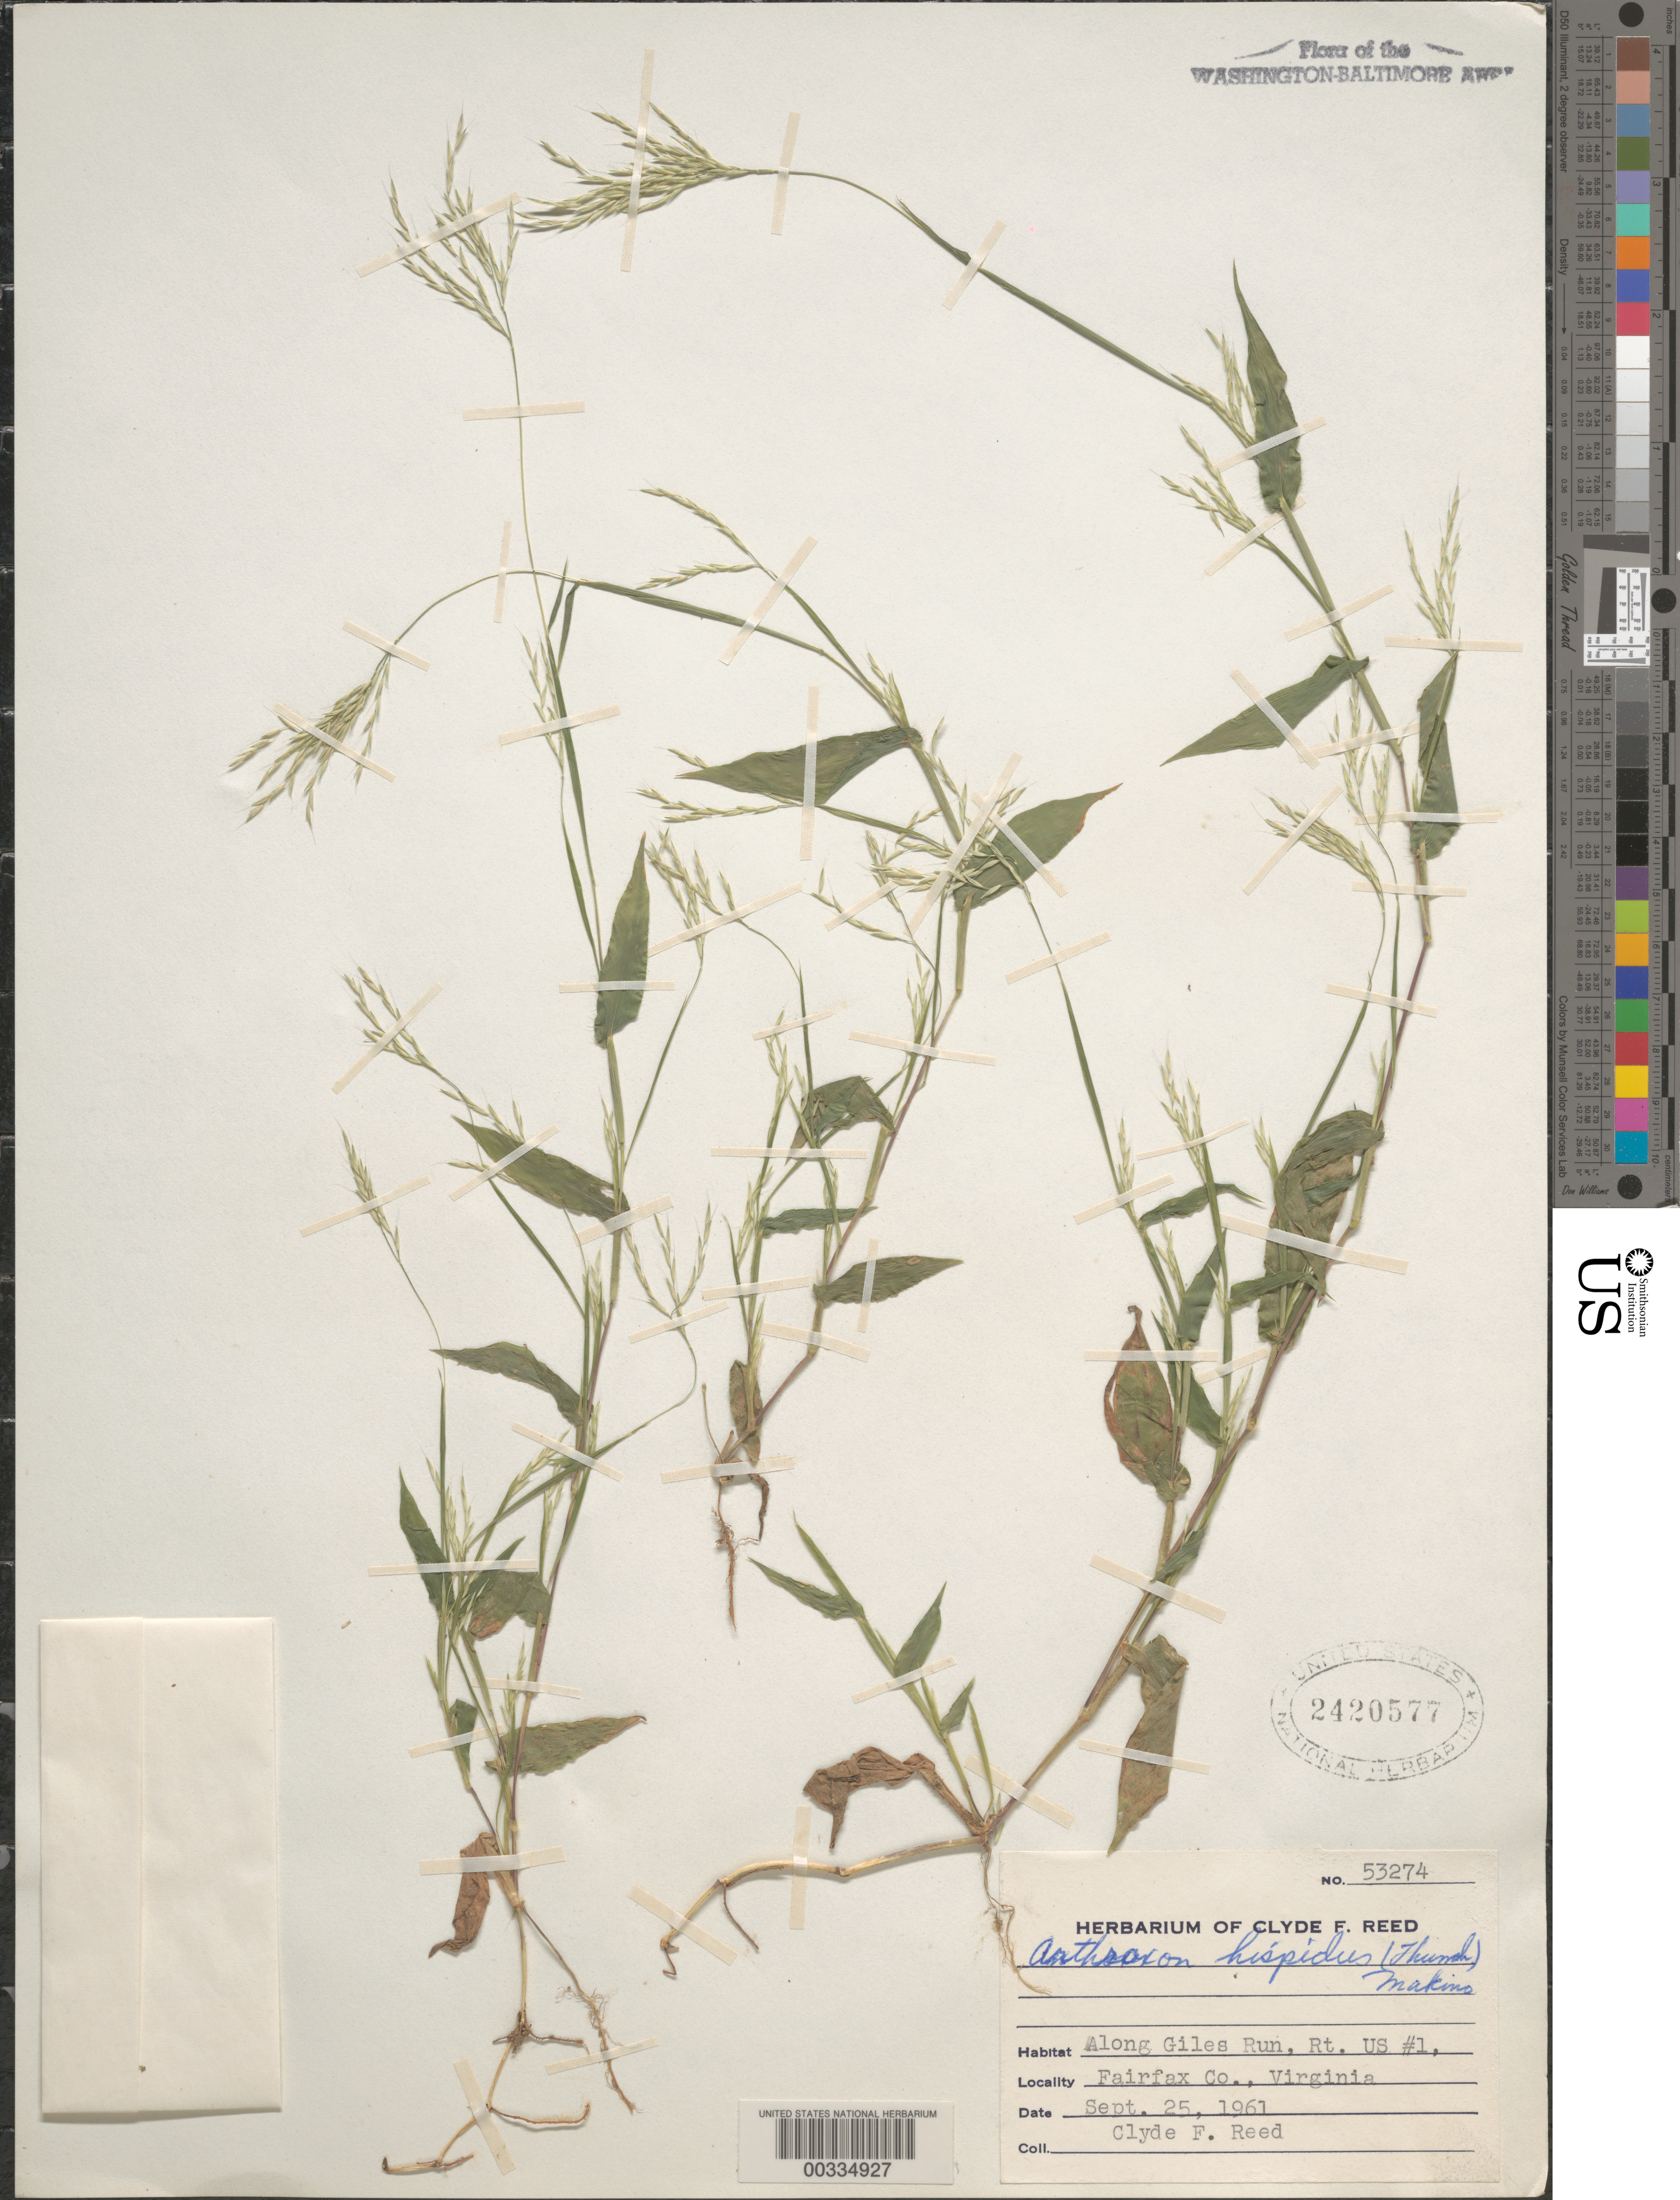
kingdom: Plantae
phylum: Tracheophyta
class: Liliopsida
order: Poales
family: Poaceae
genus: Arthraxon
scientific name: Arthraxon hispidus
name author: (Thunb.) Makino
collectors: C. F. Reed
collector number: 53274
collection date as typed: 25 Sep 1961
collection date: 1961-09-25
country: United States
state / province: Virginia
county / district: Fairfax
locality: Giles Run Route US 1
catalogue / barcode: US 2420577